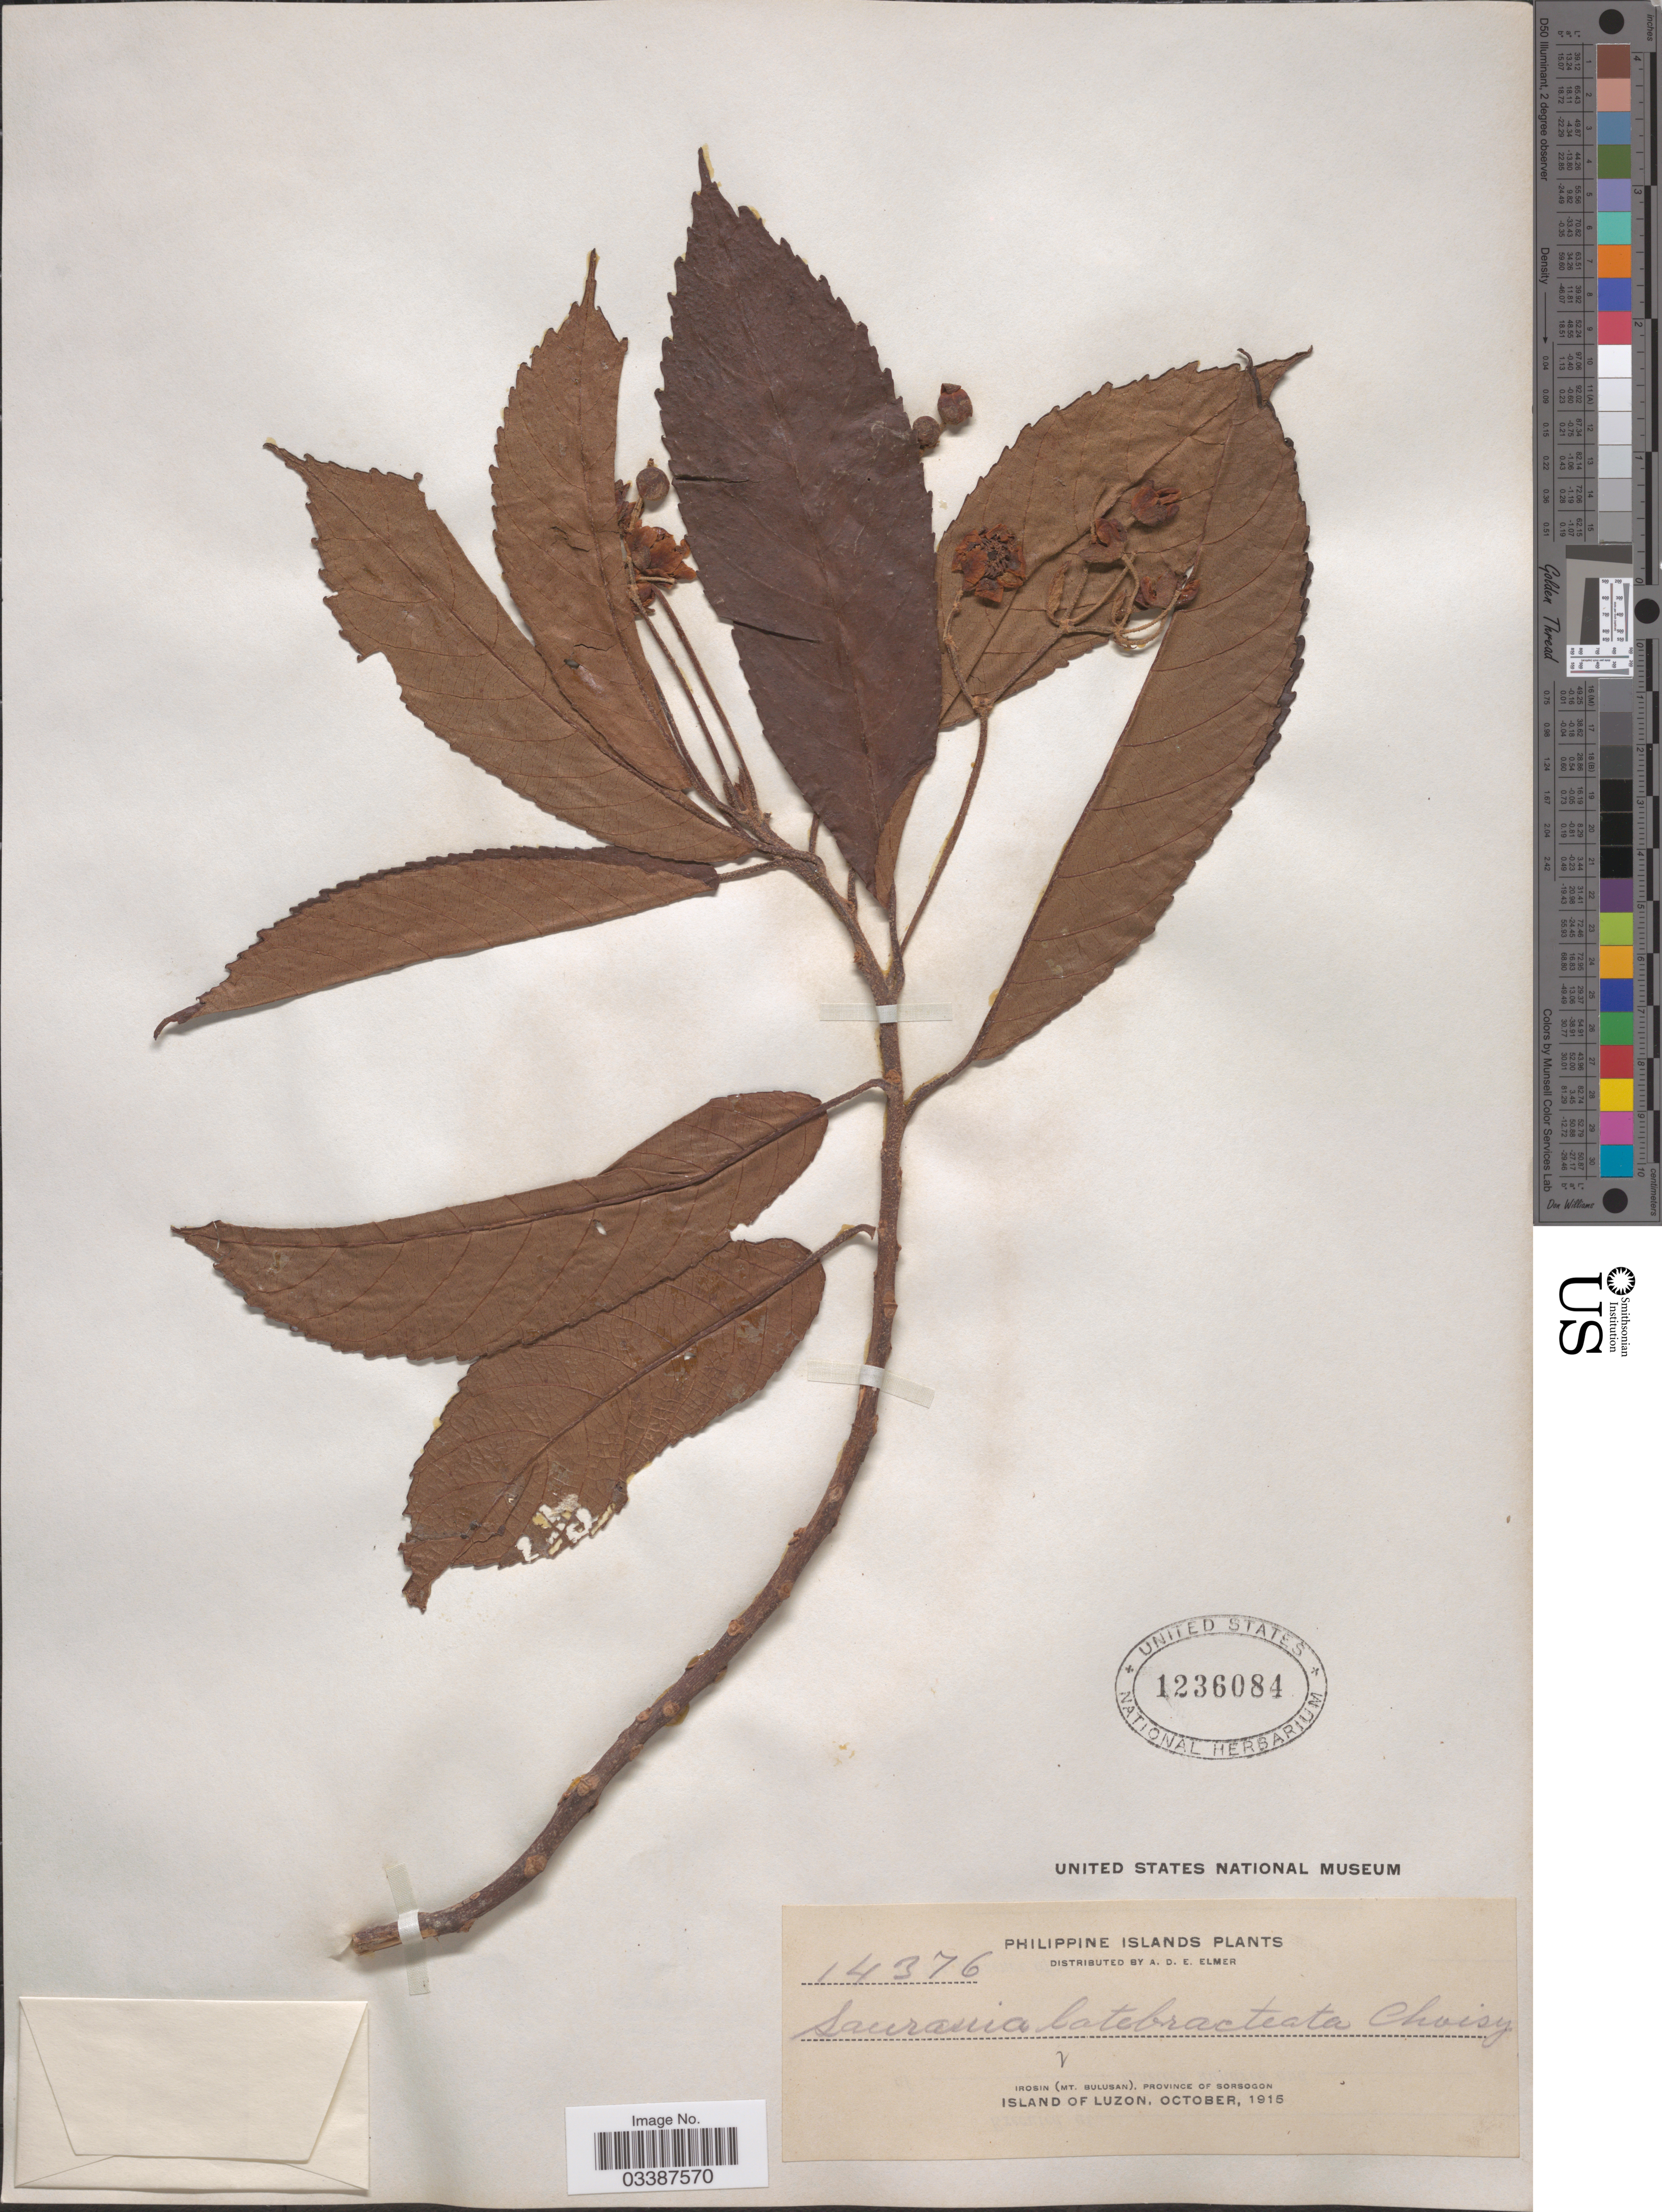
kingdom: Plantae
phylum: Tracheophyta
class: Magnoliopsida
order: Ericales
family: Actinidiaceae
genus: Saurauia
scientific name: Saurauia latibracteata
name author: Choisy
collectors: A. D. E. Elmer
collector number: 14376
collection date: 1915-10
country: Philippines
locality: Philippine Islands, Irosin (Mt. Bulusan), Province of Sorsogon, Island of Luzon.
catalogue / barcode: US 1236084